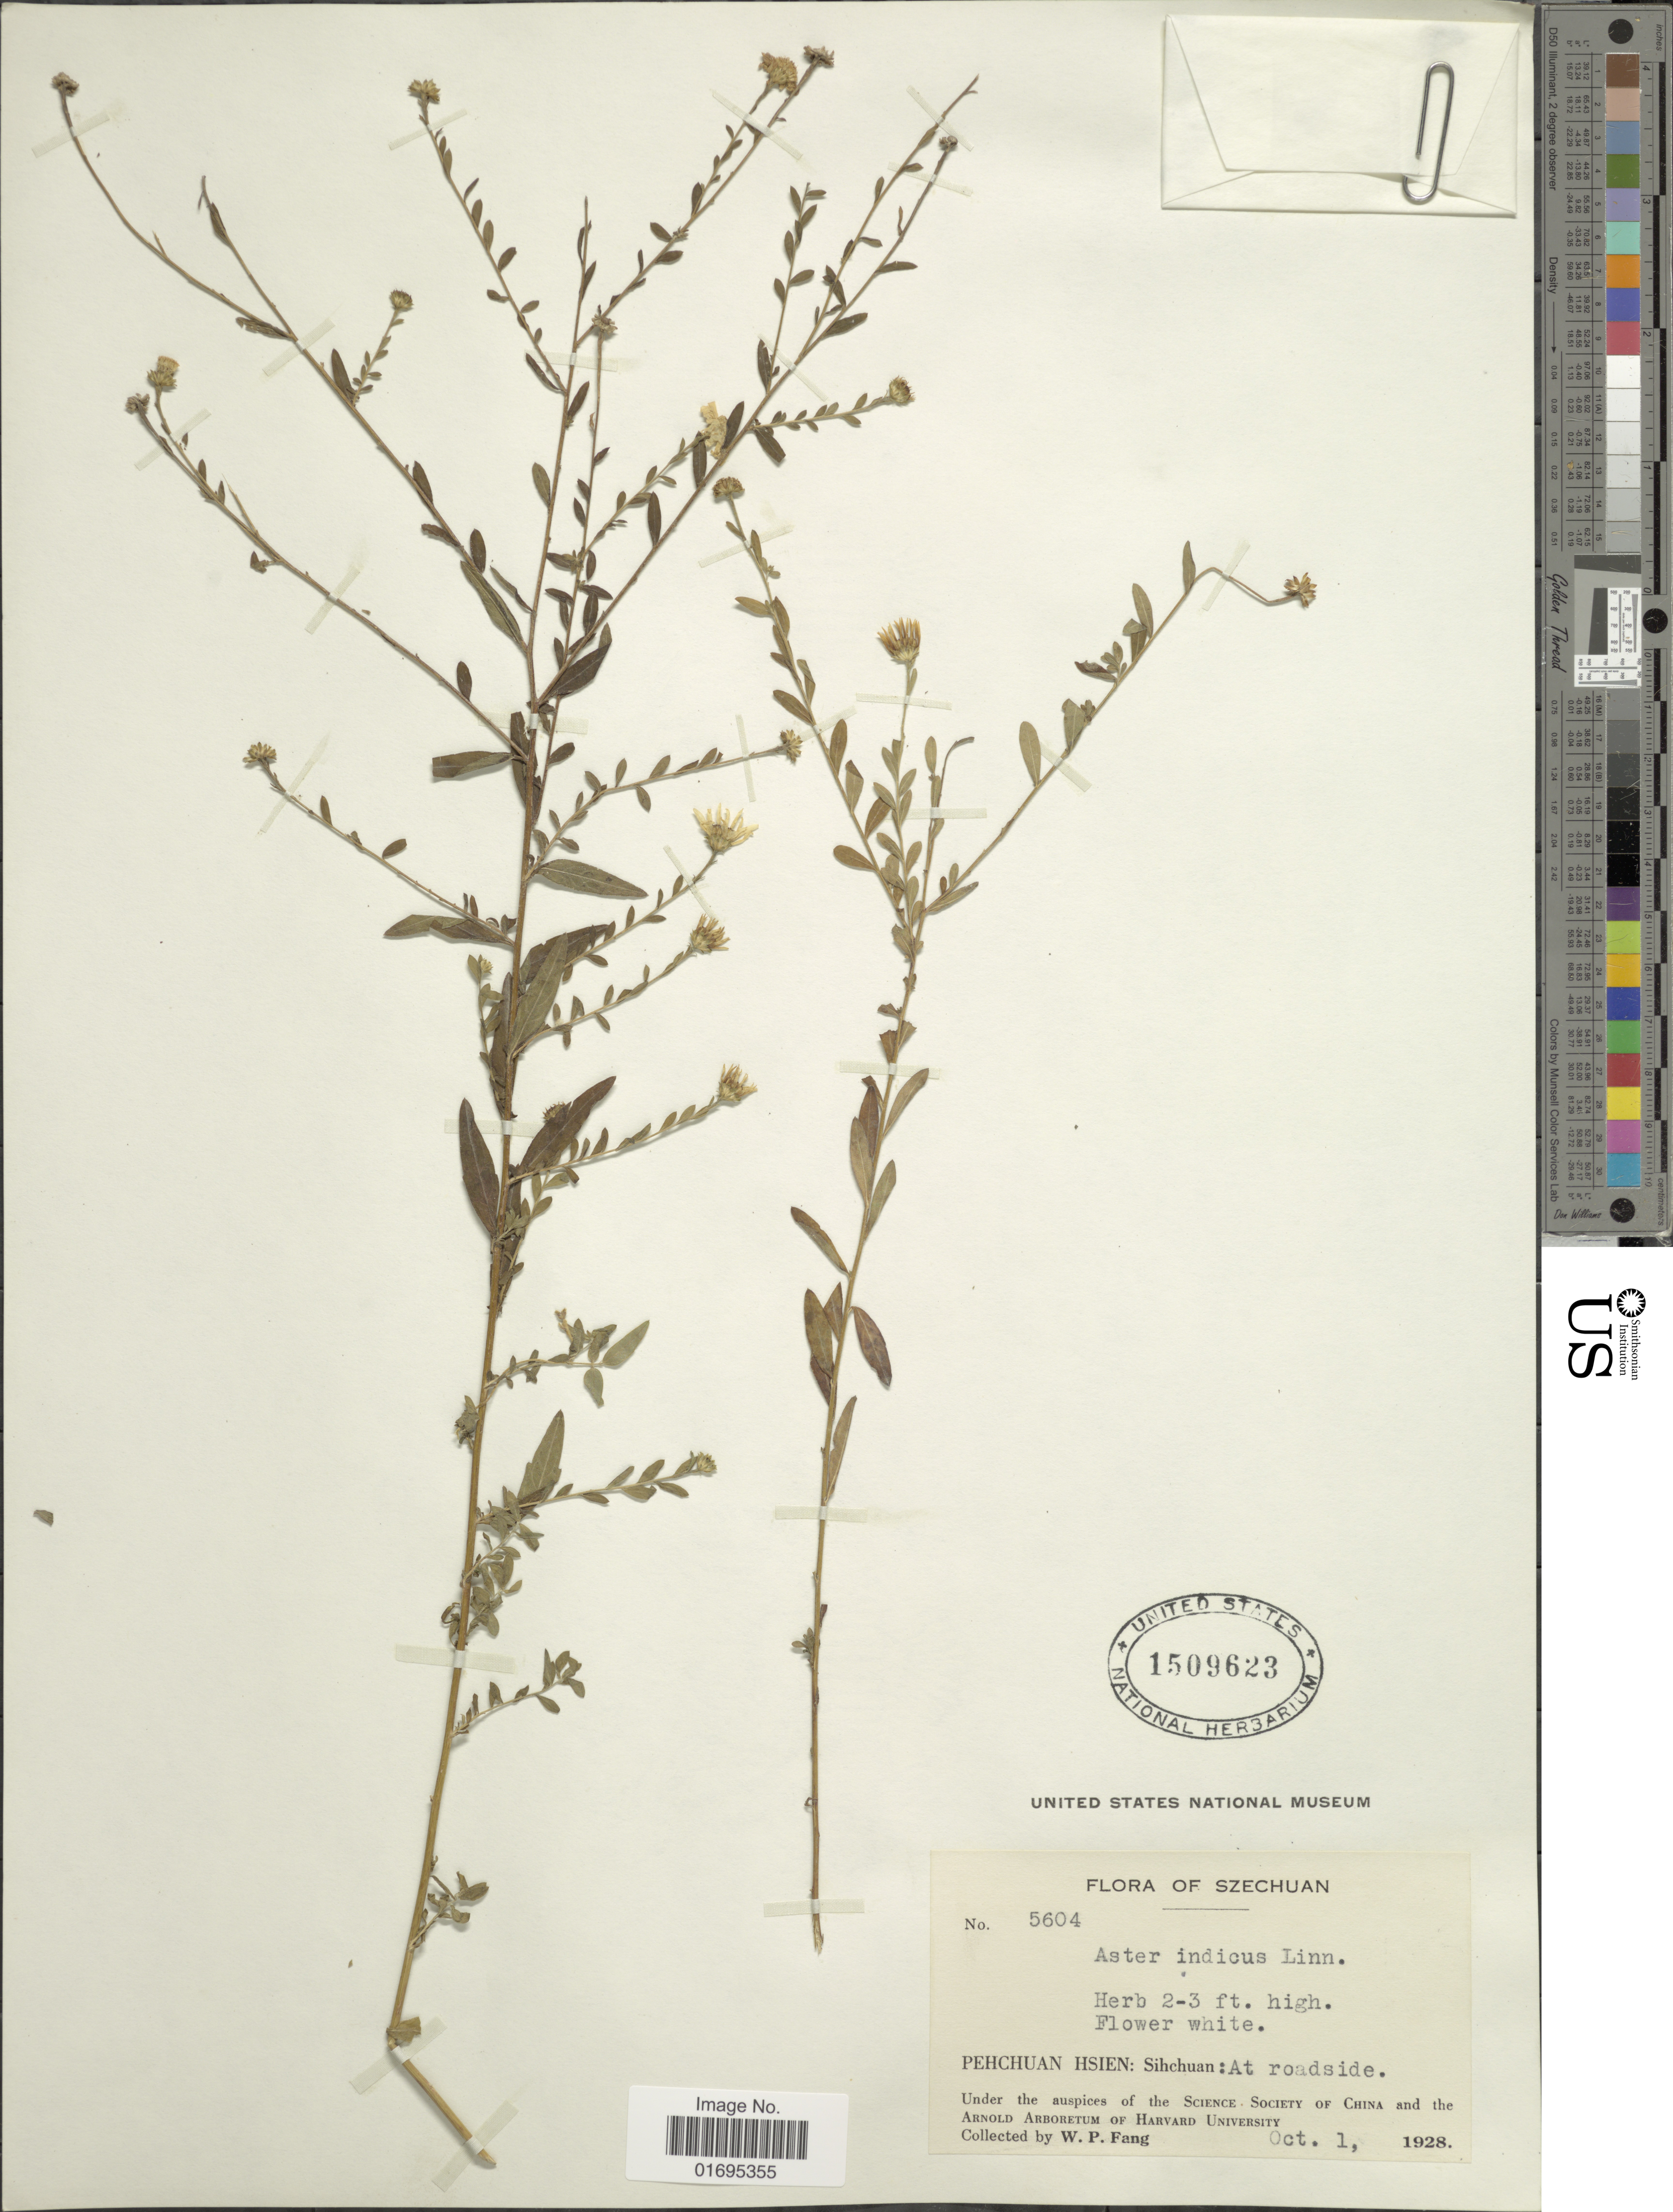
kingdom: Plantae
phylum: Tracheophyta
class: Magnoliopsida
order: Asterales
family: Asteraceae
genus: Kalimeris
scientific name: Kalimeris indica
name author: (L.) Sch. Bip.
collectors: W. P. Fang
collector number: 5604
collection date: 1928-10-01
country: China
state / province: Sichuan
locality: Szechuan, Pechuan Hsien: Sichuan: at roadside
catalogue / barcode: US 1509623